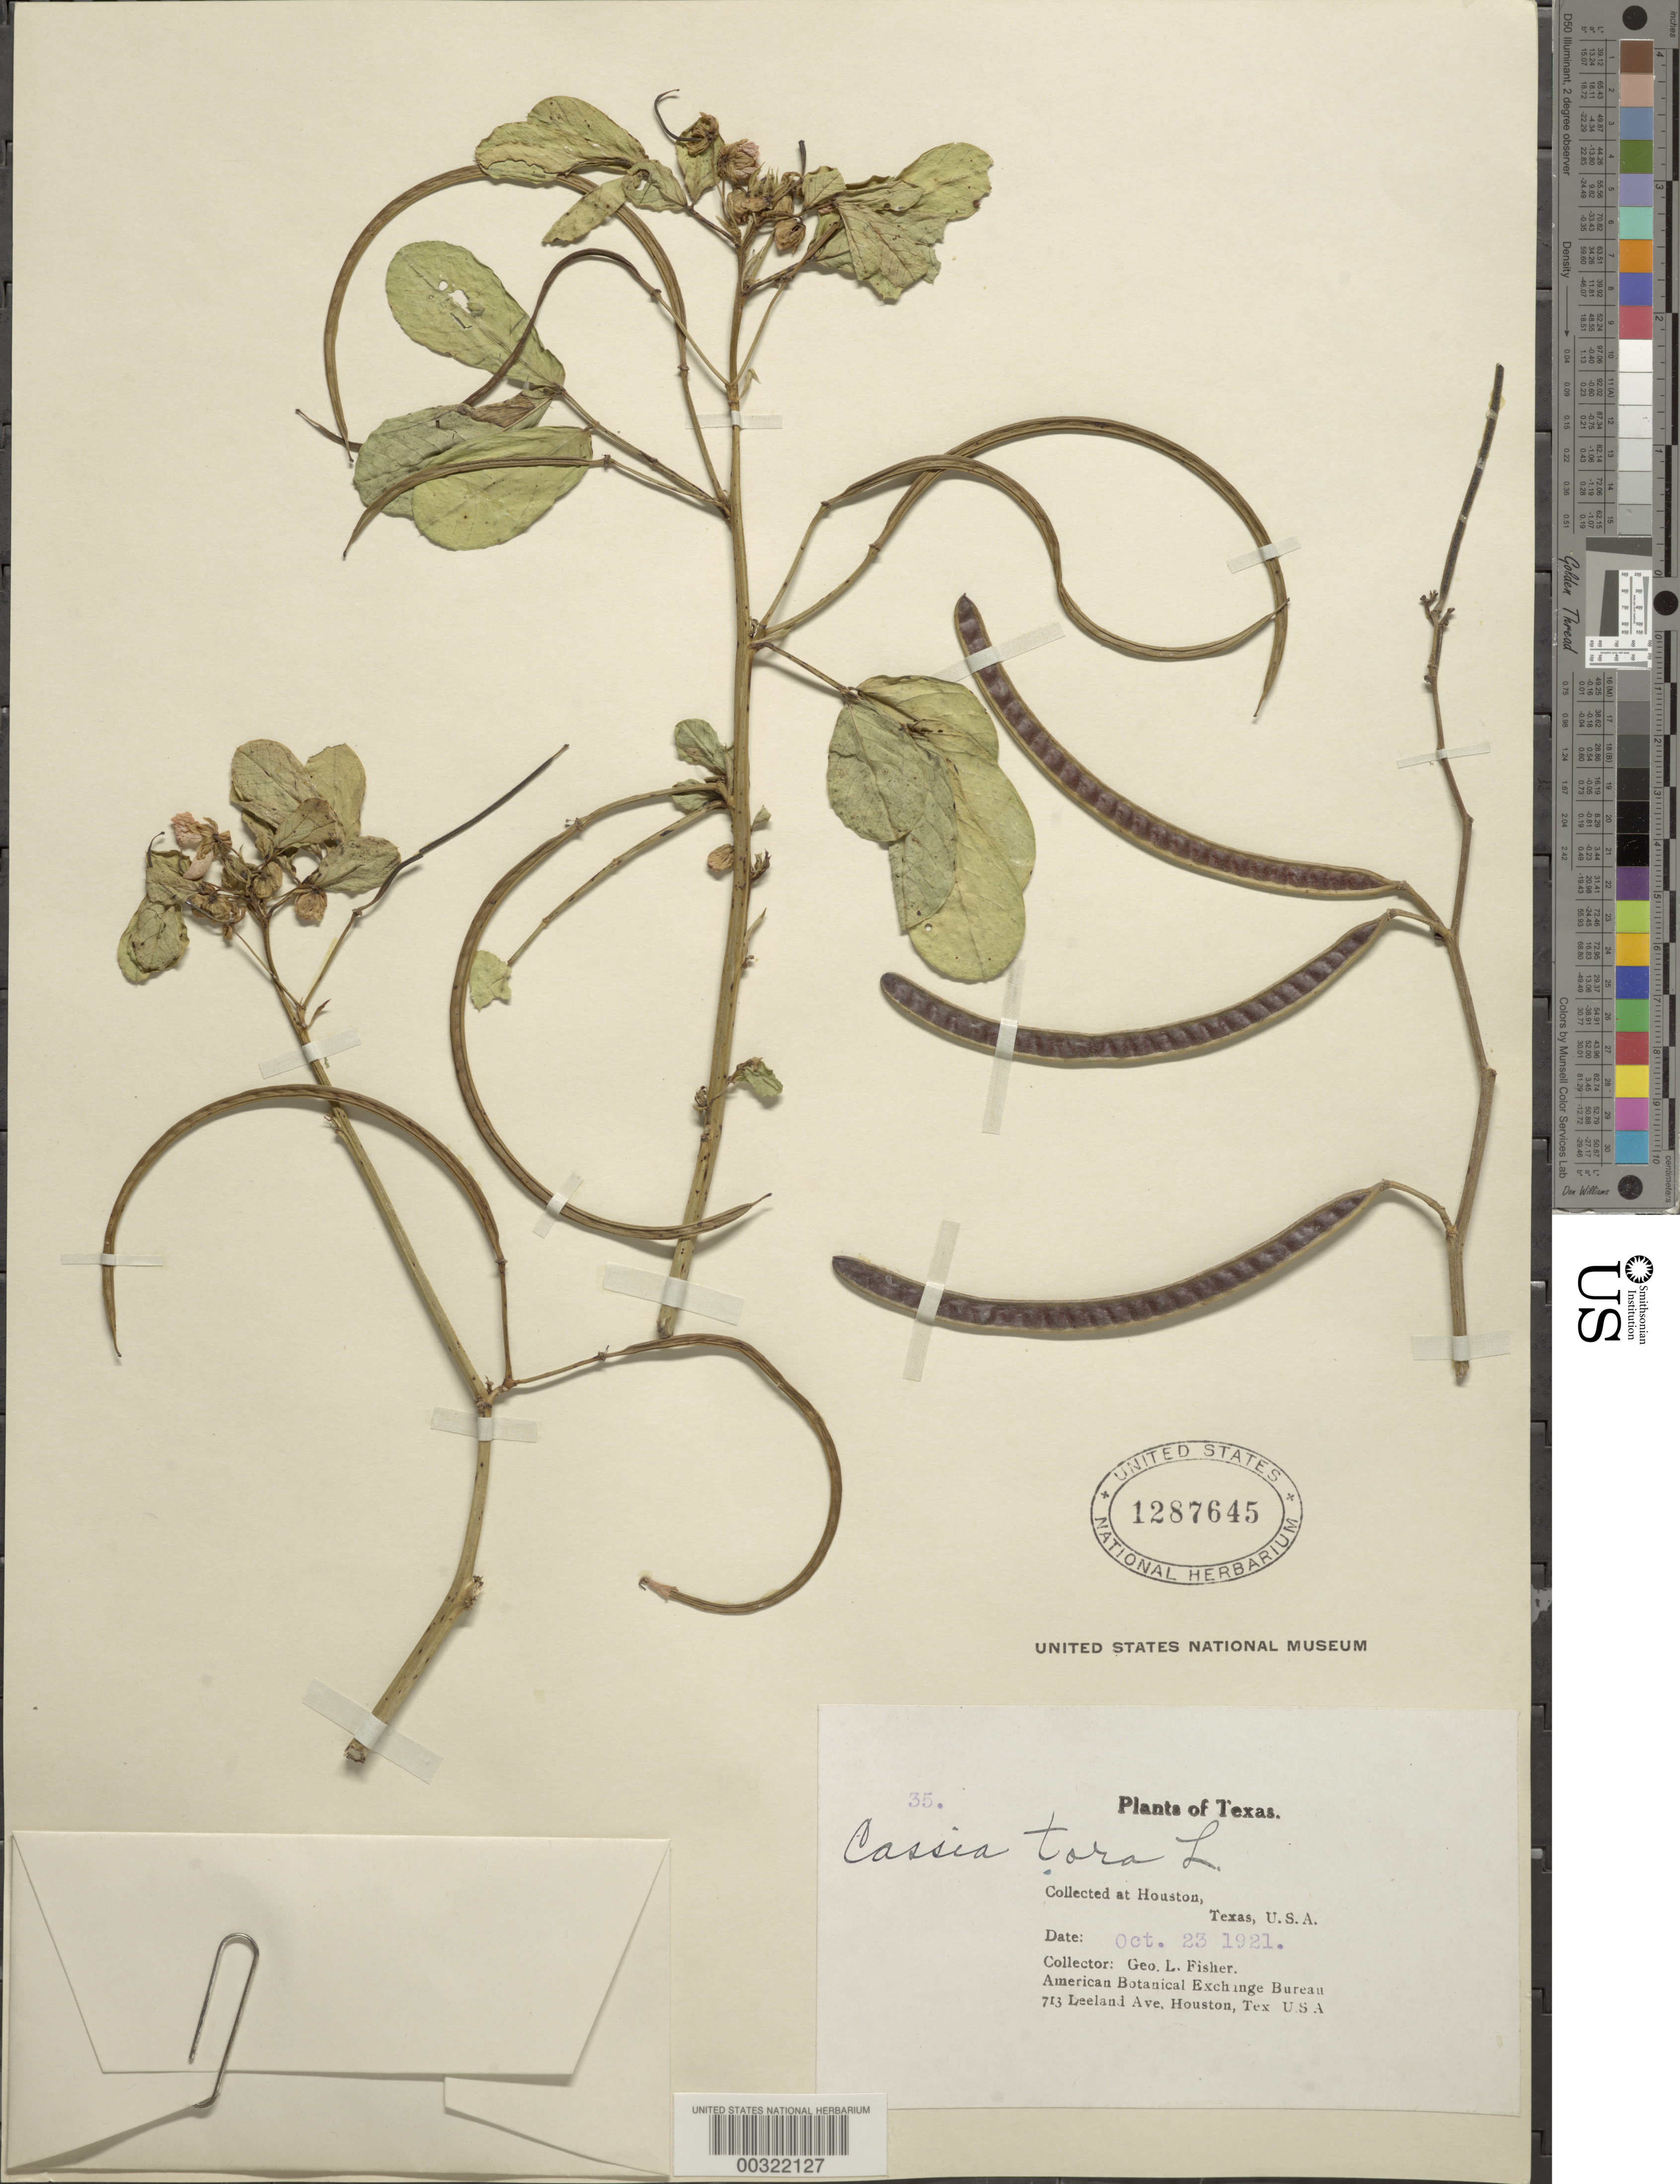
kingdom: Plantae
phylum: Tracheophyta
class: Magnoliopsida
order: Fabales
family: Fabaceae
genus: Senna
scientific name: Senna obtusifolia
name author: (L.) H.S. Irwin & Barneby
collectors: G. L. Fisher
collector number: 35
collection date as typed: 23 Oct 1921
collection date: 1921-10-23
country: United States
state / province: Texas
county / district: Harris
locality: Houston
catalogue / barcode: US 1287645